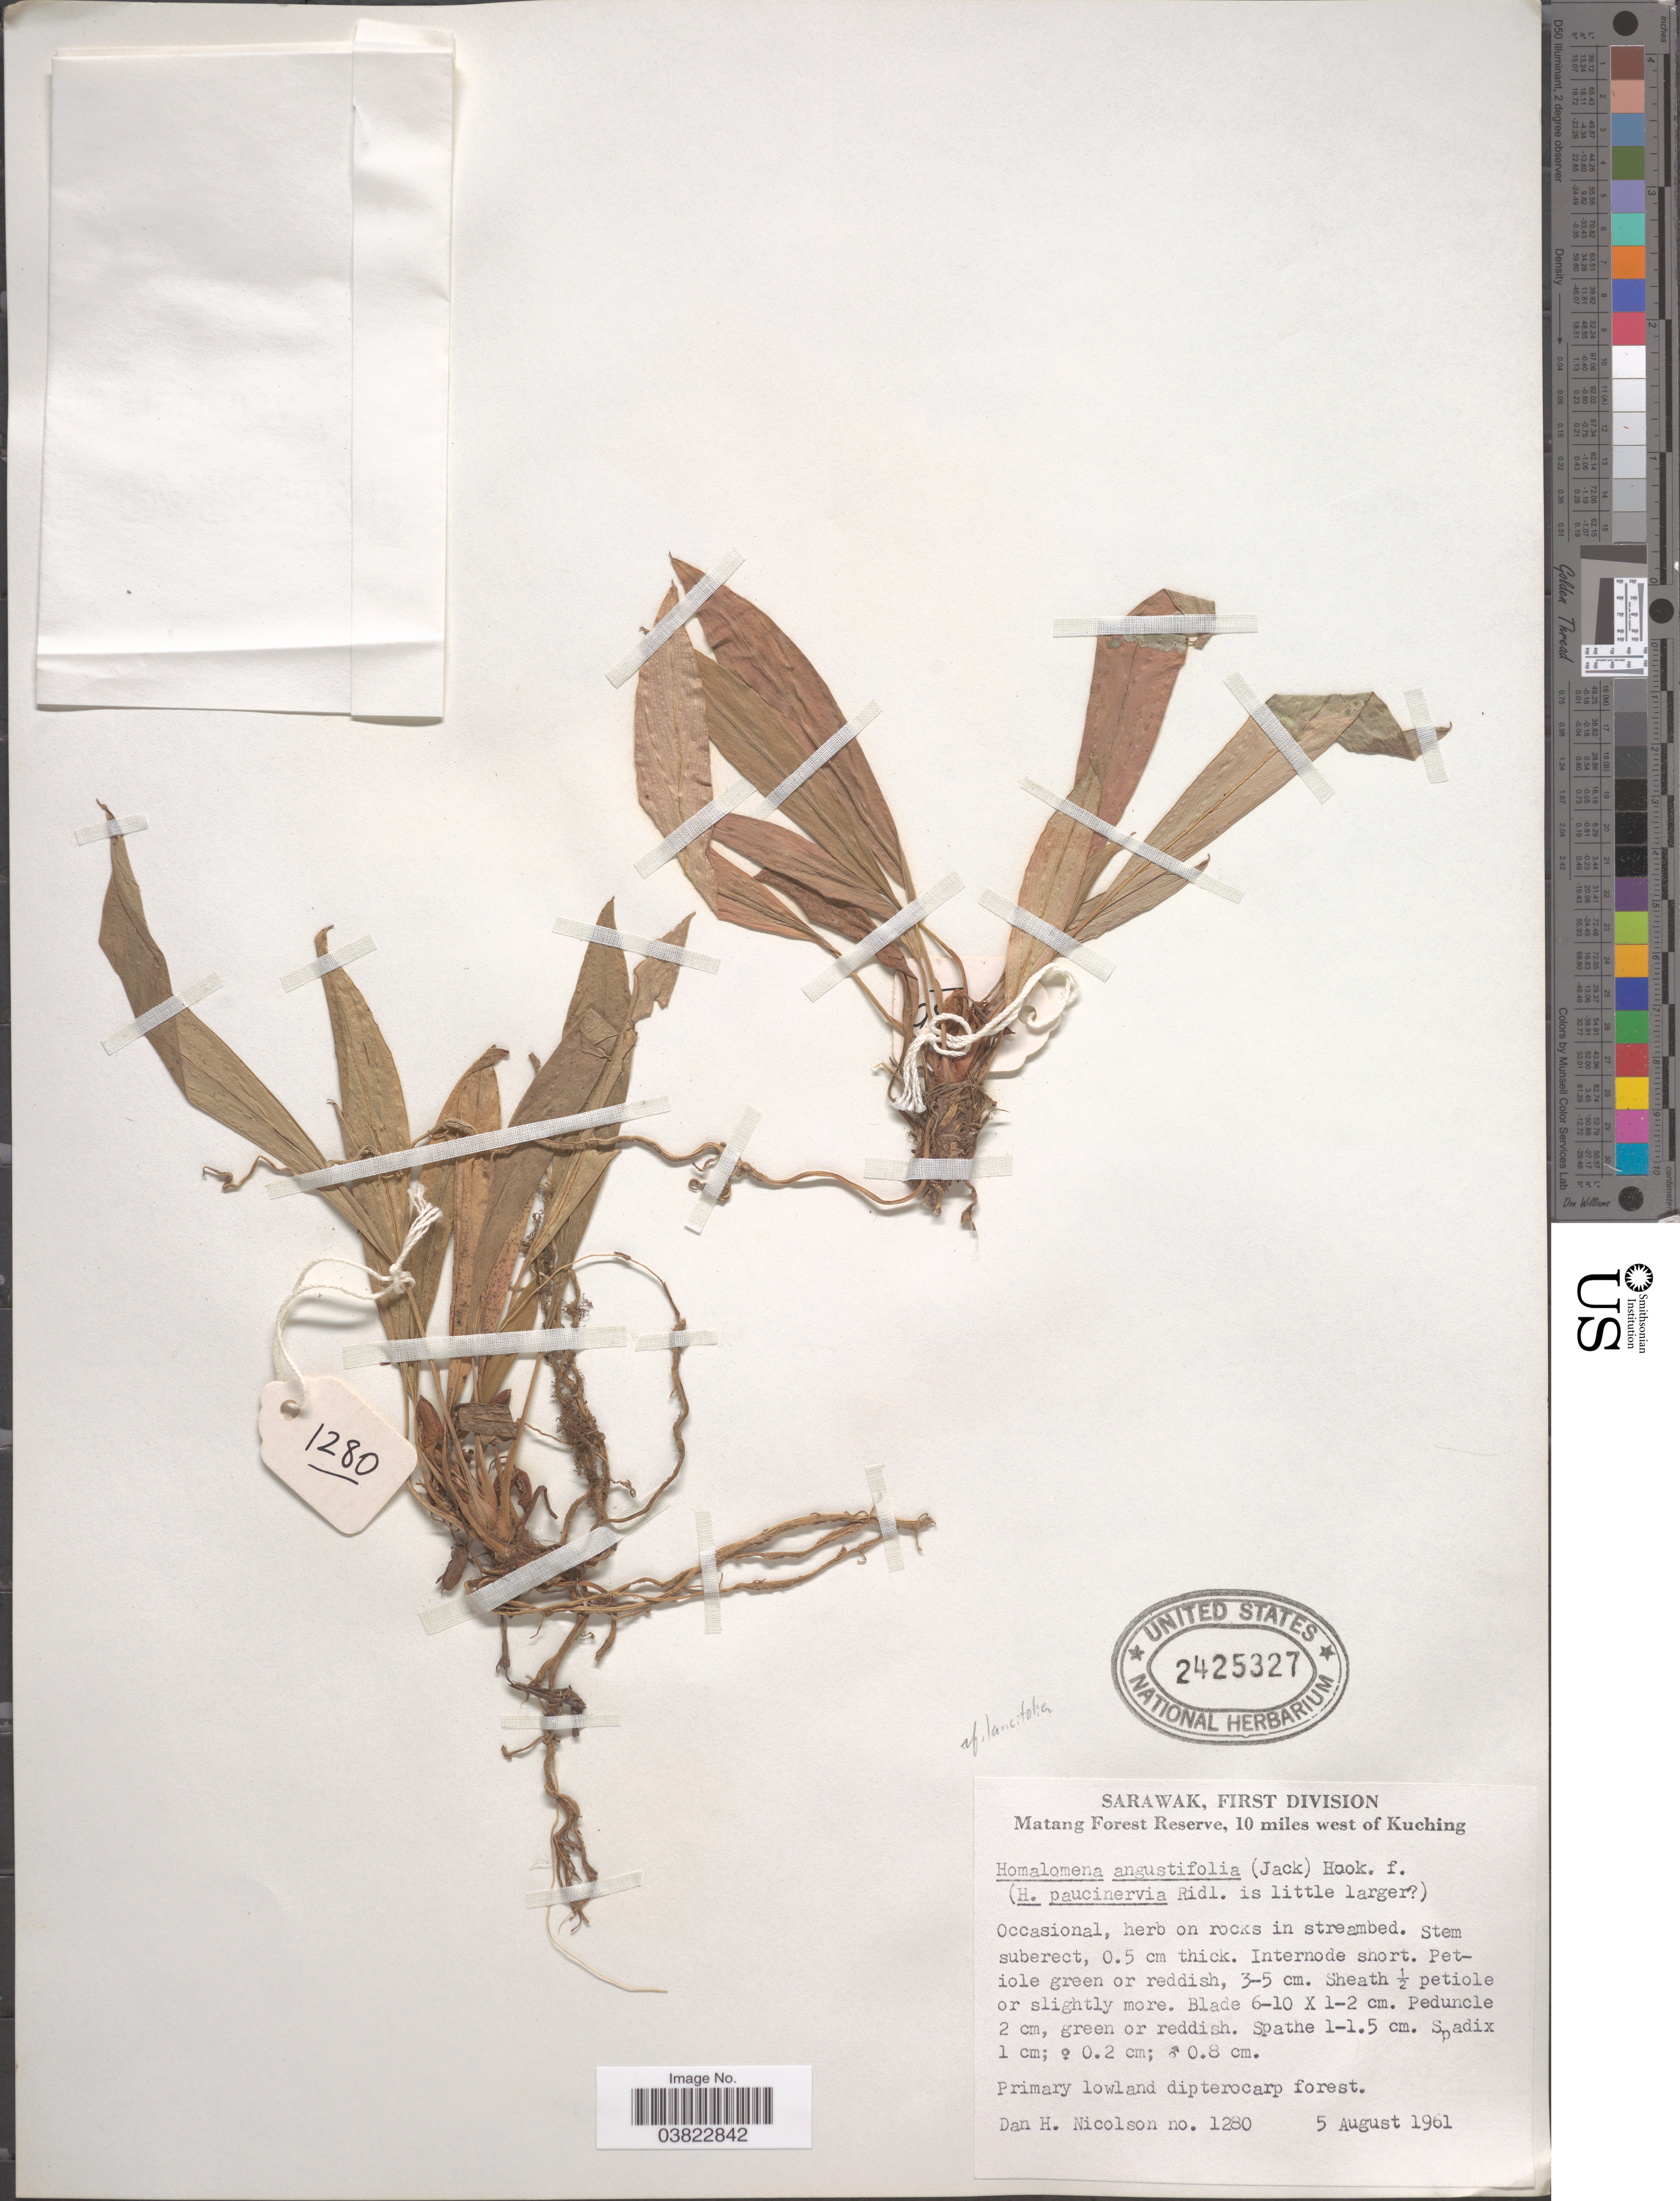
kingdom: Plantae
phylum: Tracheophyta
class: Liliopsida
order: Alismatales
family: Araceae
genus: Homalomena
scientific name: Homalomena angustifolia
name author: (Jack) Hook. f.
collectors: D. H. Nicolson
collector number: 1280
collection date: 1961-08-05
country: Malaysia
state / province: Sarawak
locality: First Division. Matang Forest Reserve, 10 miles west of Kuching.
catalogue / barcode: US 2425327